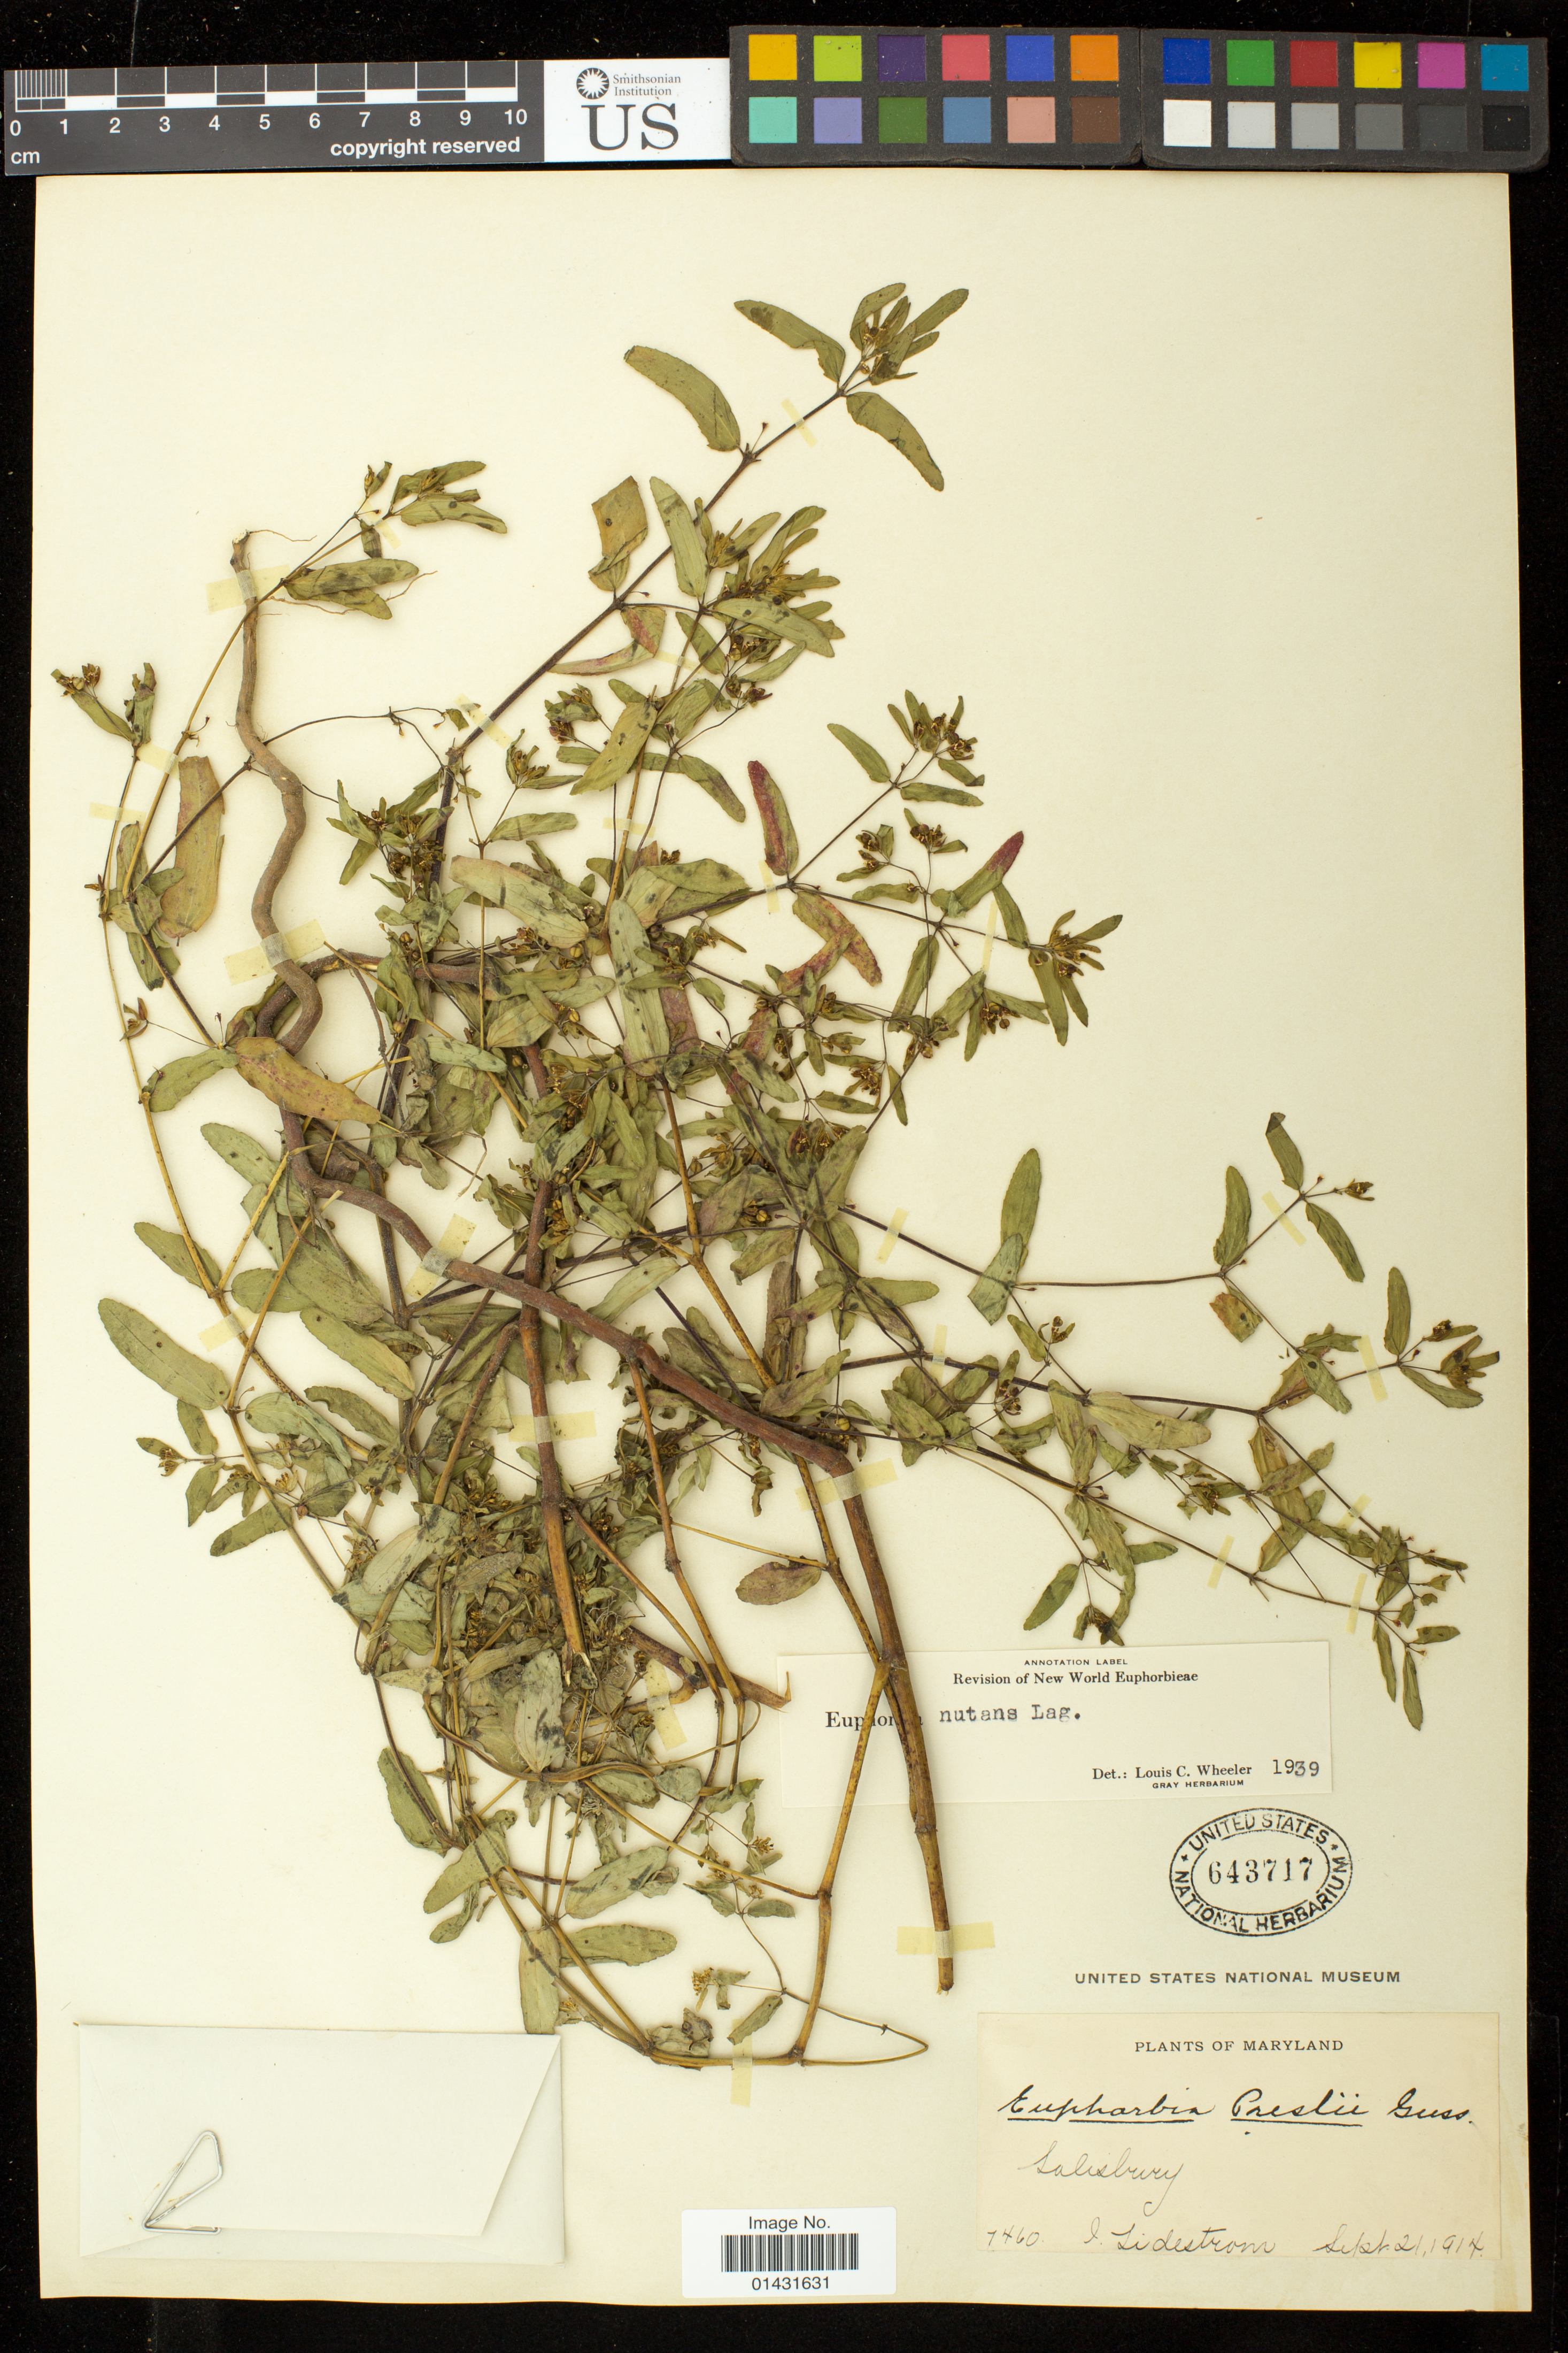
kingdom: Plantae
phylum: Tracheophyta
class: Magnoliopsida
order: Malpighiales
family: Euphorbiaceae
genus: Euphorbia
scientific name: Euphorbia hypericifolia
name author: L.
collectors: I. Tiderstrom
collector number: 7460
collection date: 1914-09-21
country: United States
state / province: Maryland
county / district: Wicomico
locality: Salisbury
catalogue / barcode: US 643717